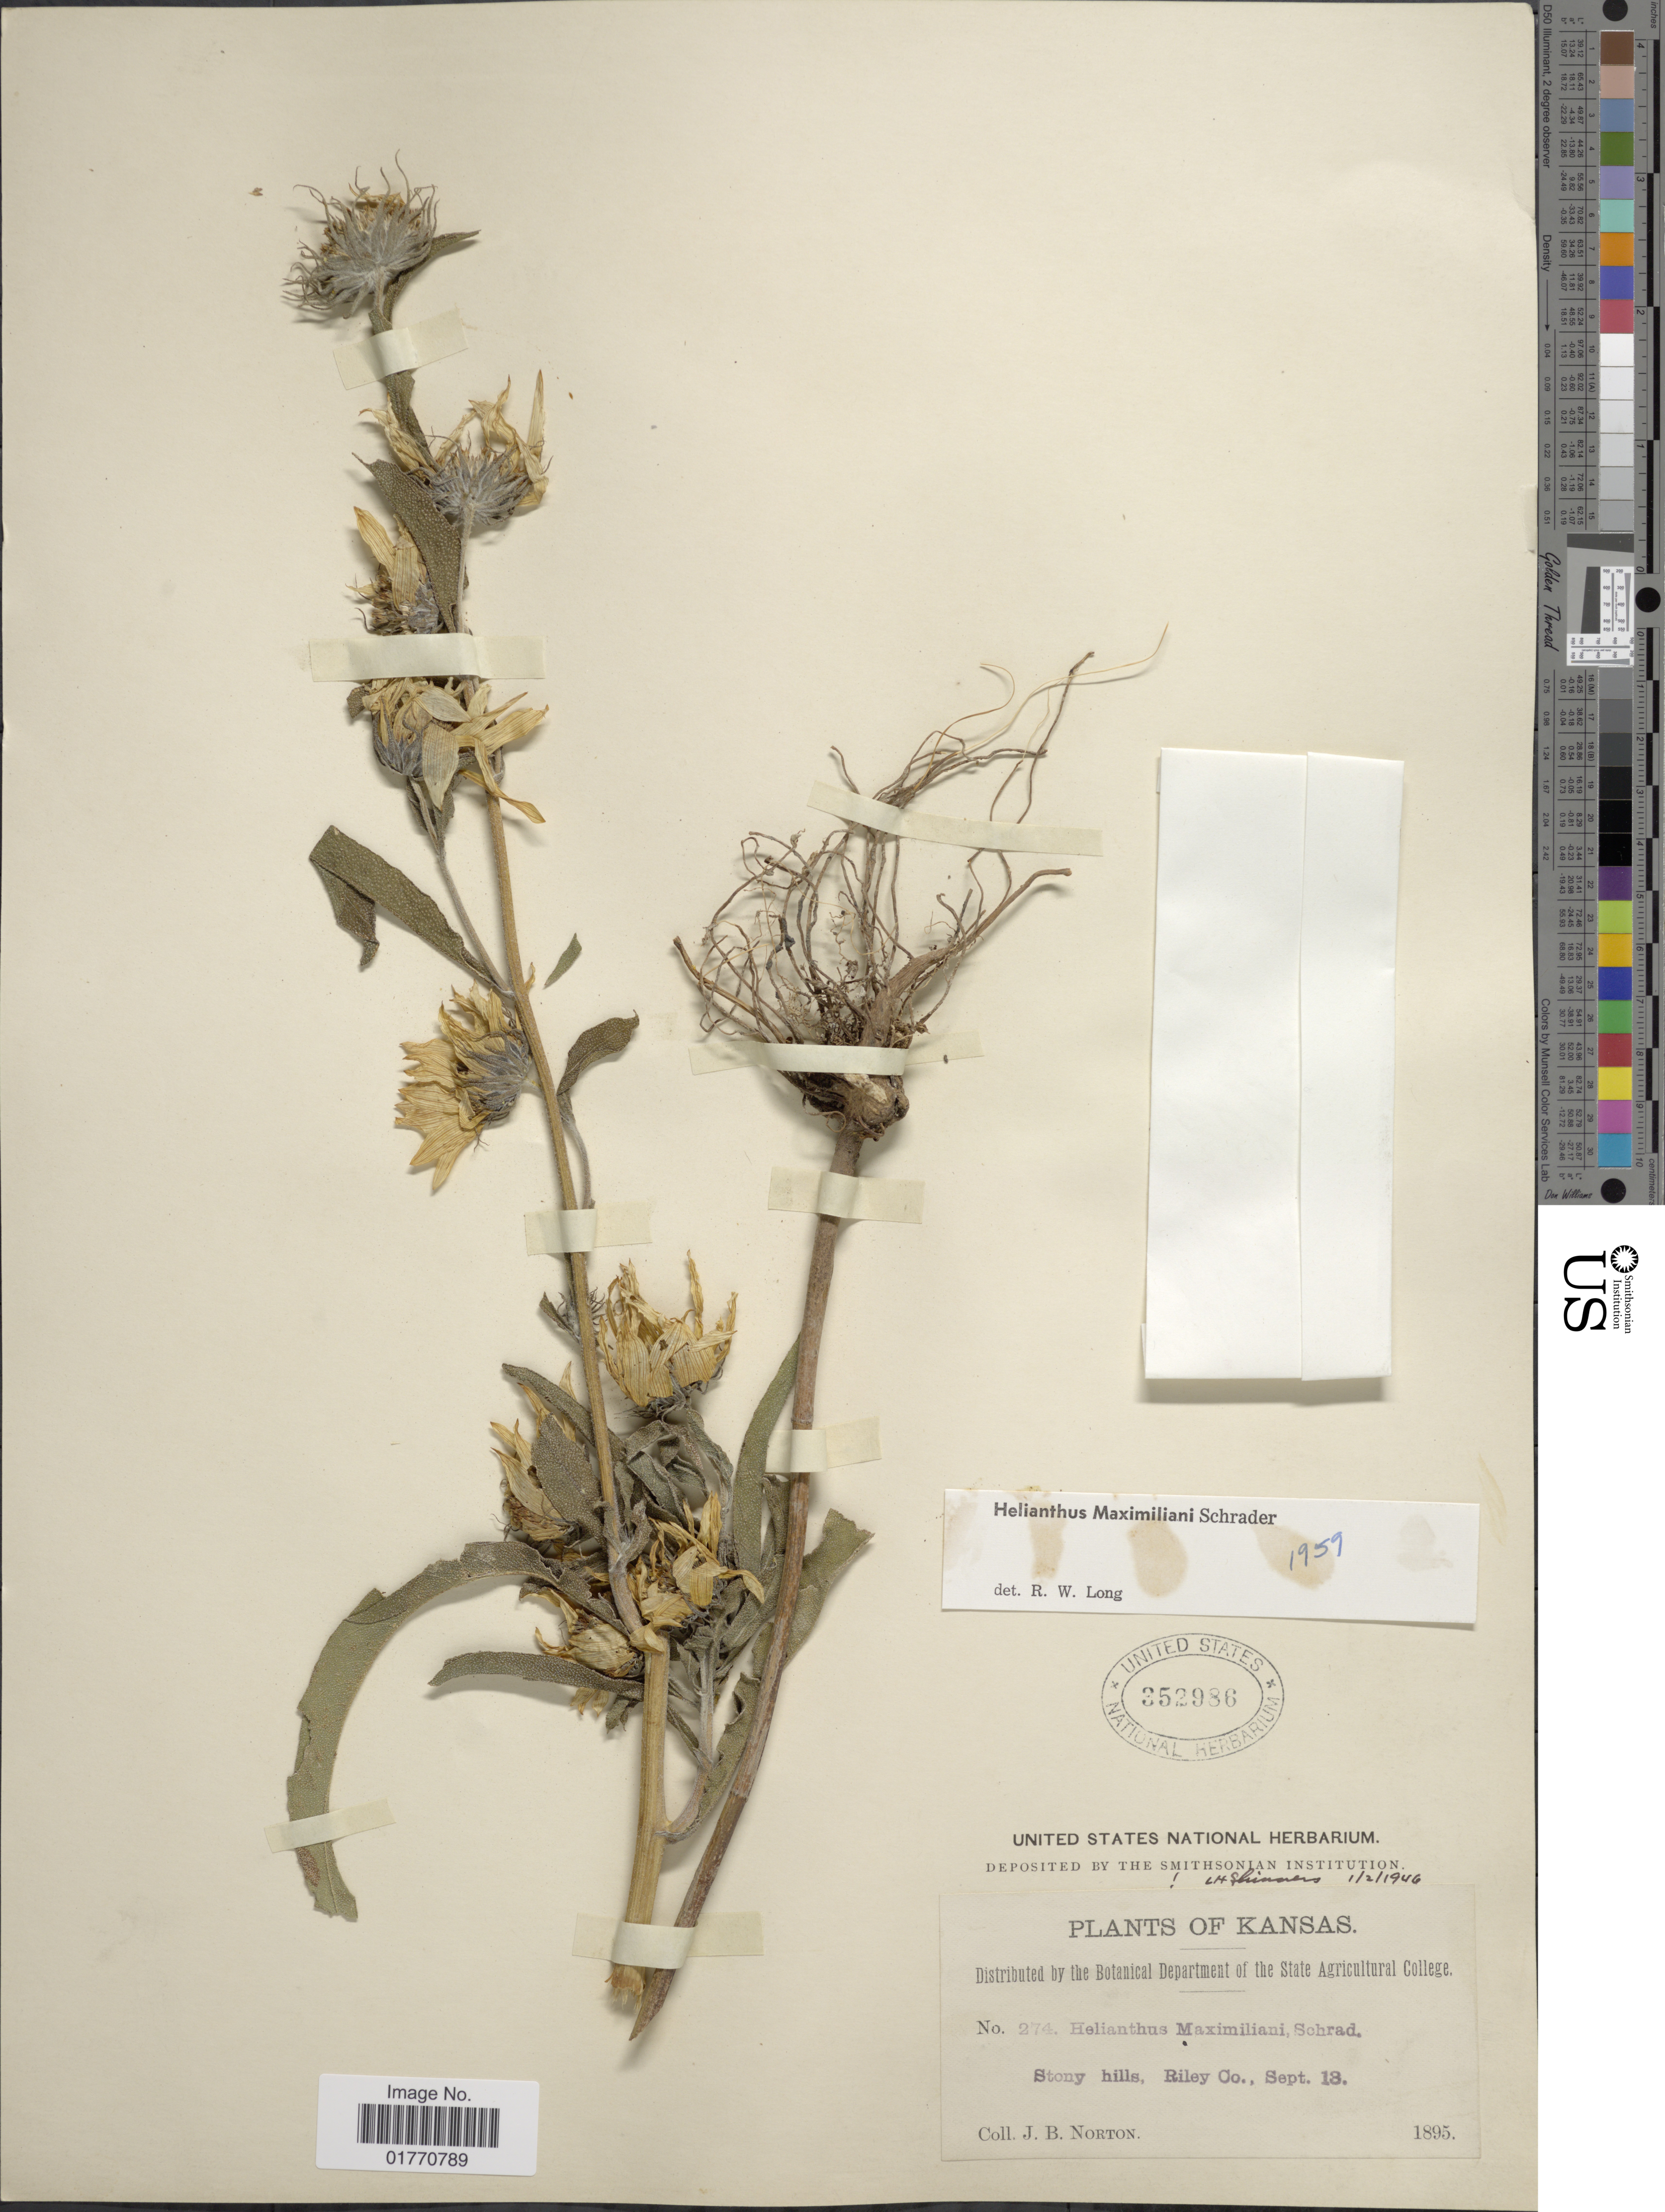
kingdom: Plantae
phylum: Tracheophyta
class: Magnoliopsida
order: Asterales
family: Asteraceae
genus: Helianthus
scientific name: Helianthus maximiliani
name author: Schrad.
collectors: J. B. Norton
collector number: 274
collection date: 1895-09-13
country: United States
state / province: Kansas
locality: Stony Hills, Riley Co.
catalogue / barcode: US 352986